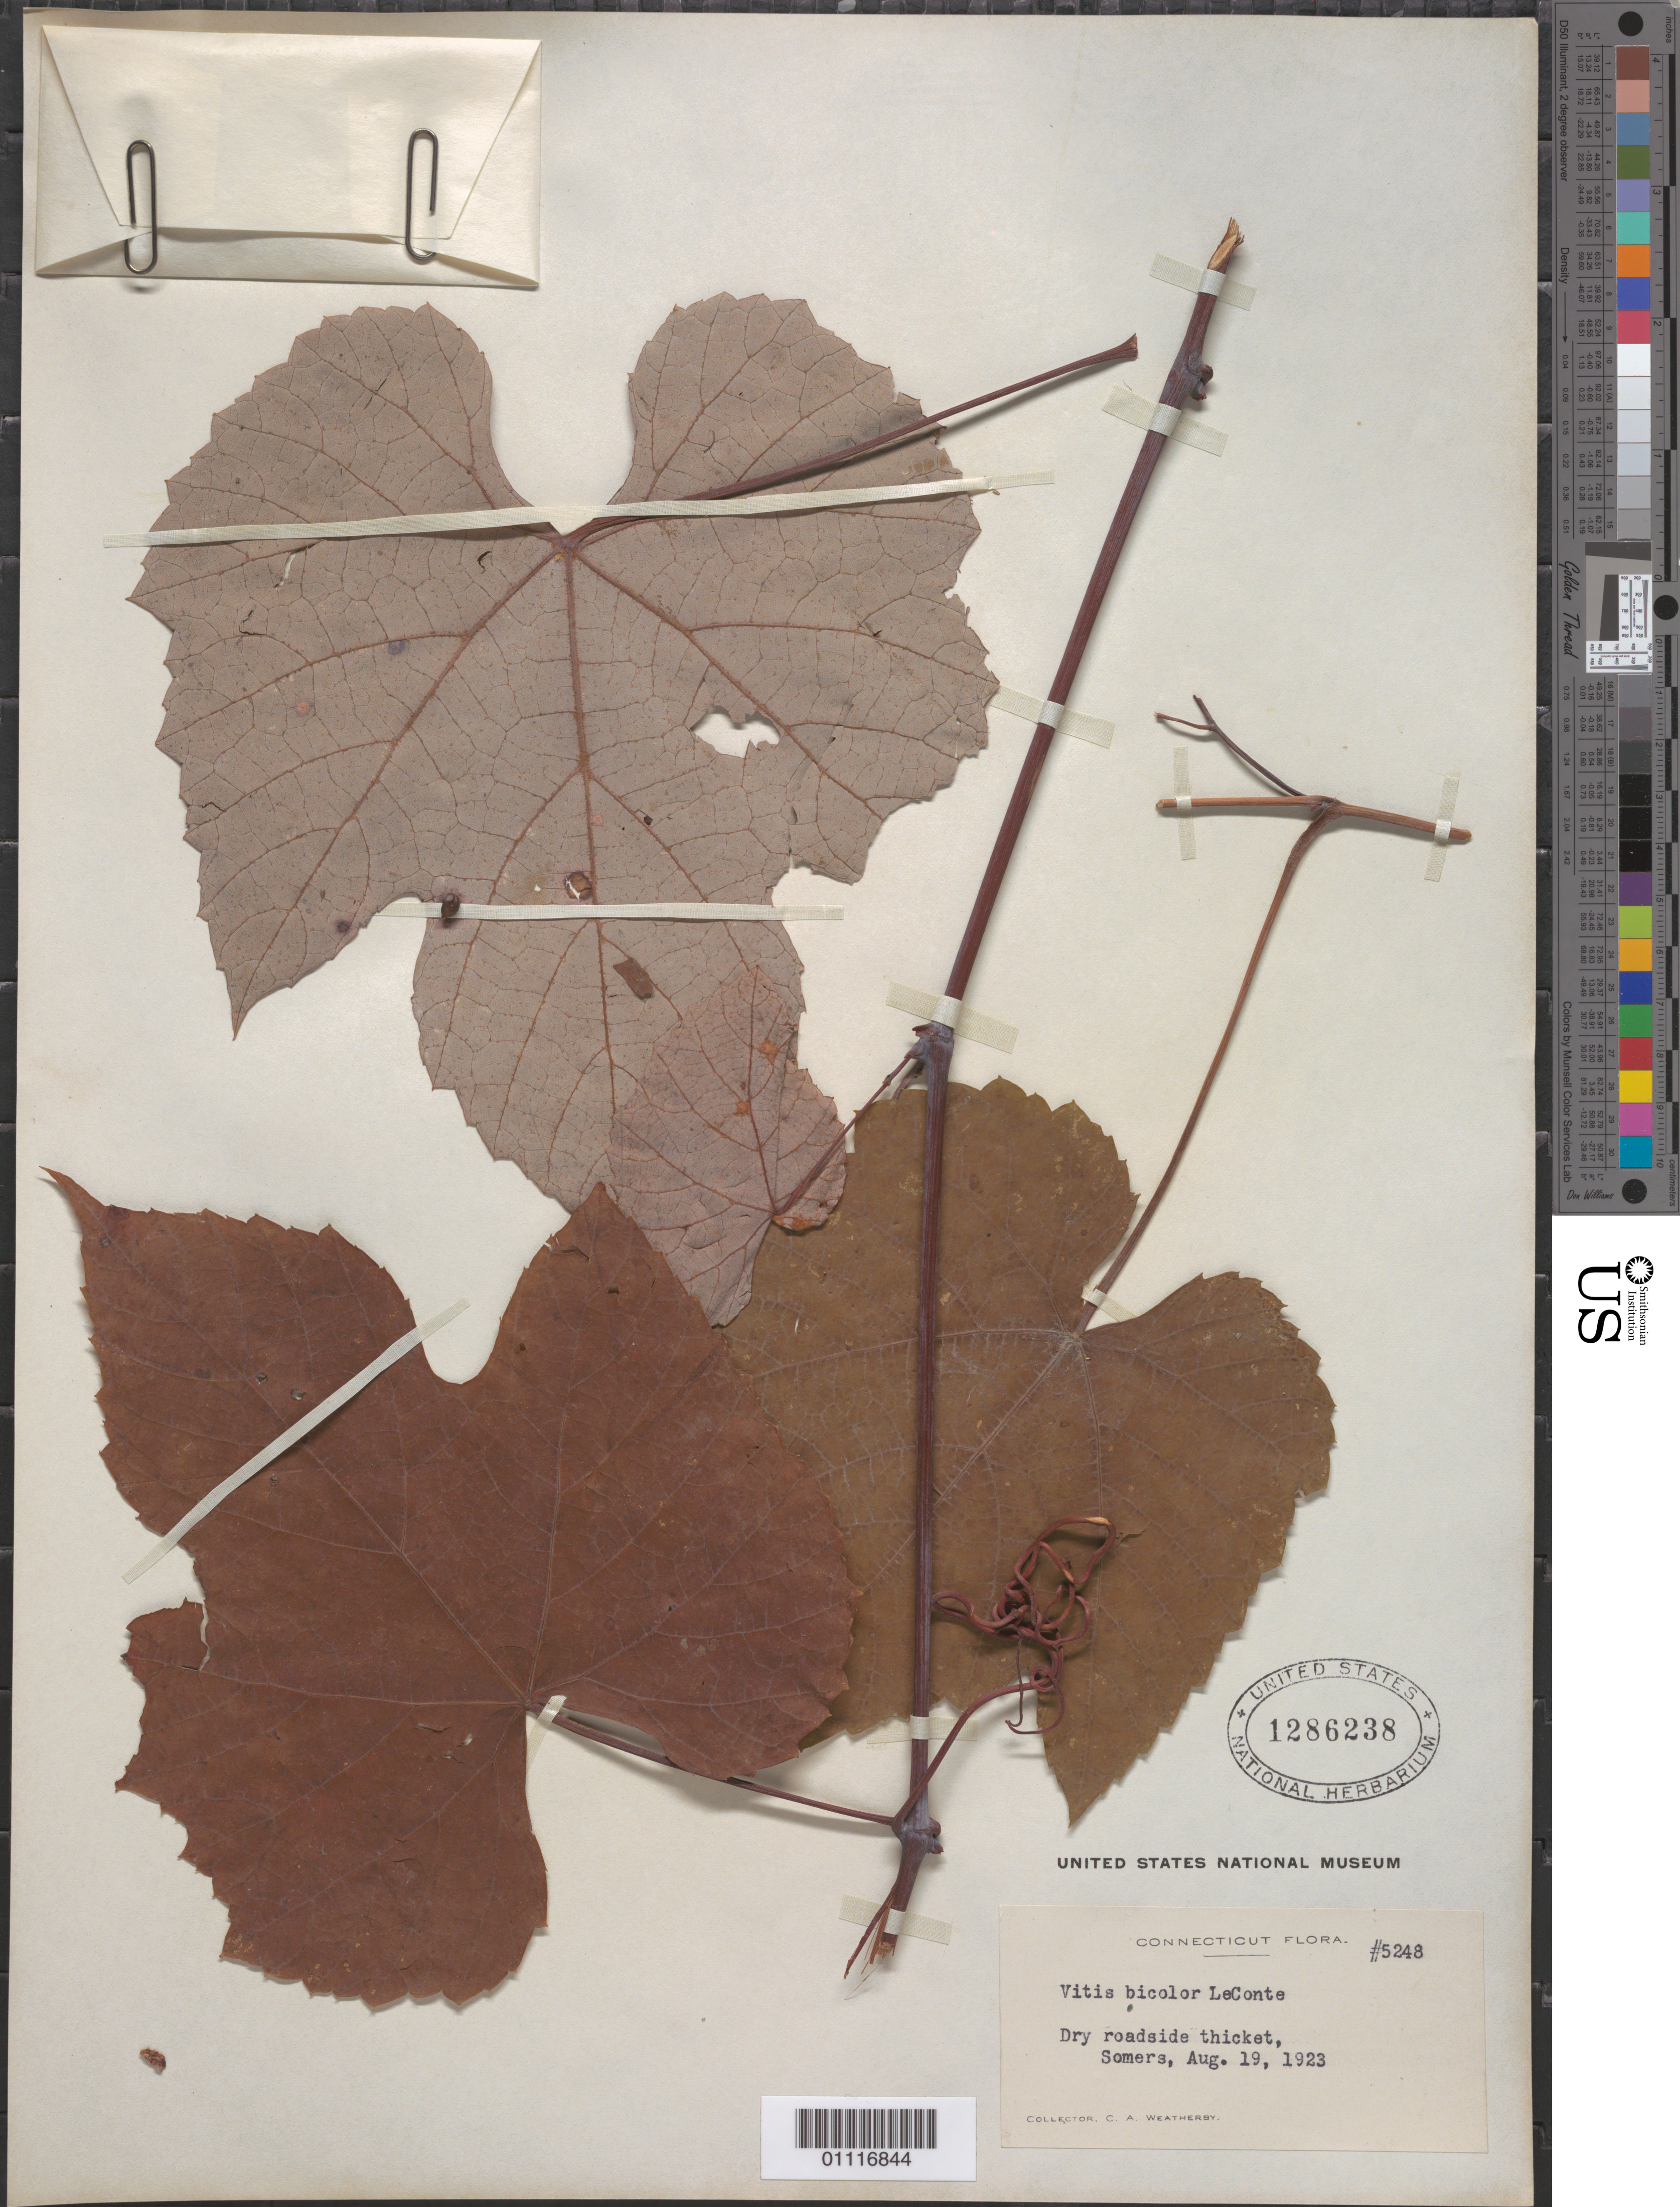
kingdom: Plantae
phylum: Tracheophyta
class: Magnoliopsida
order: Vitales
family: Vitaceae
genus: Vitis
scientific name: Vitis bicolor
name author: Leconte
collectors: C. A. Weatherby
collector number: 5248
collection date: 1923-08-19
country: United States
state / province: Connecticut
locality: Dry roadside thicket, Somers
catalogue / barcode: US 1286238